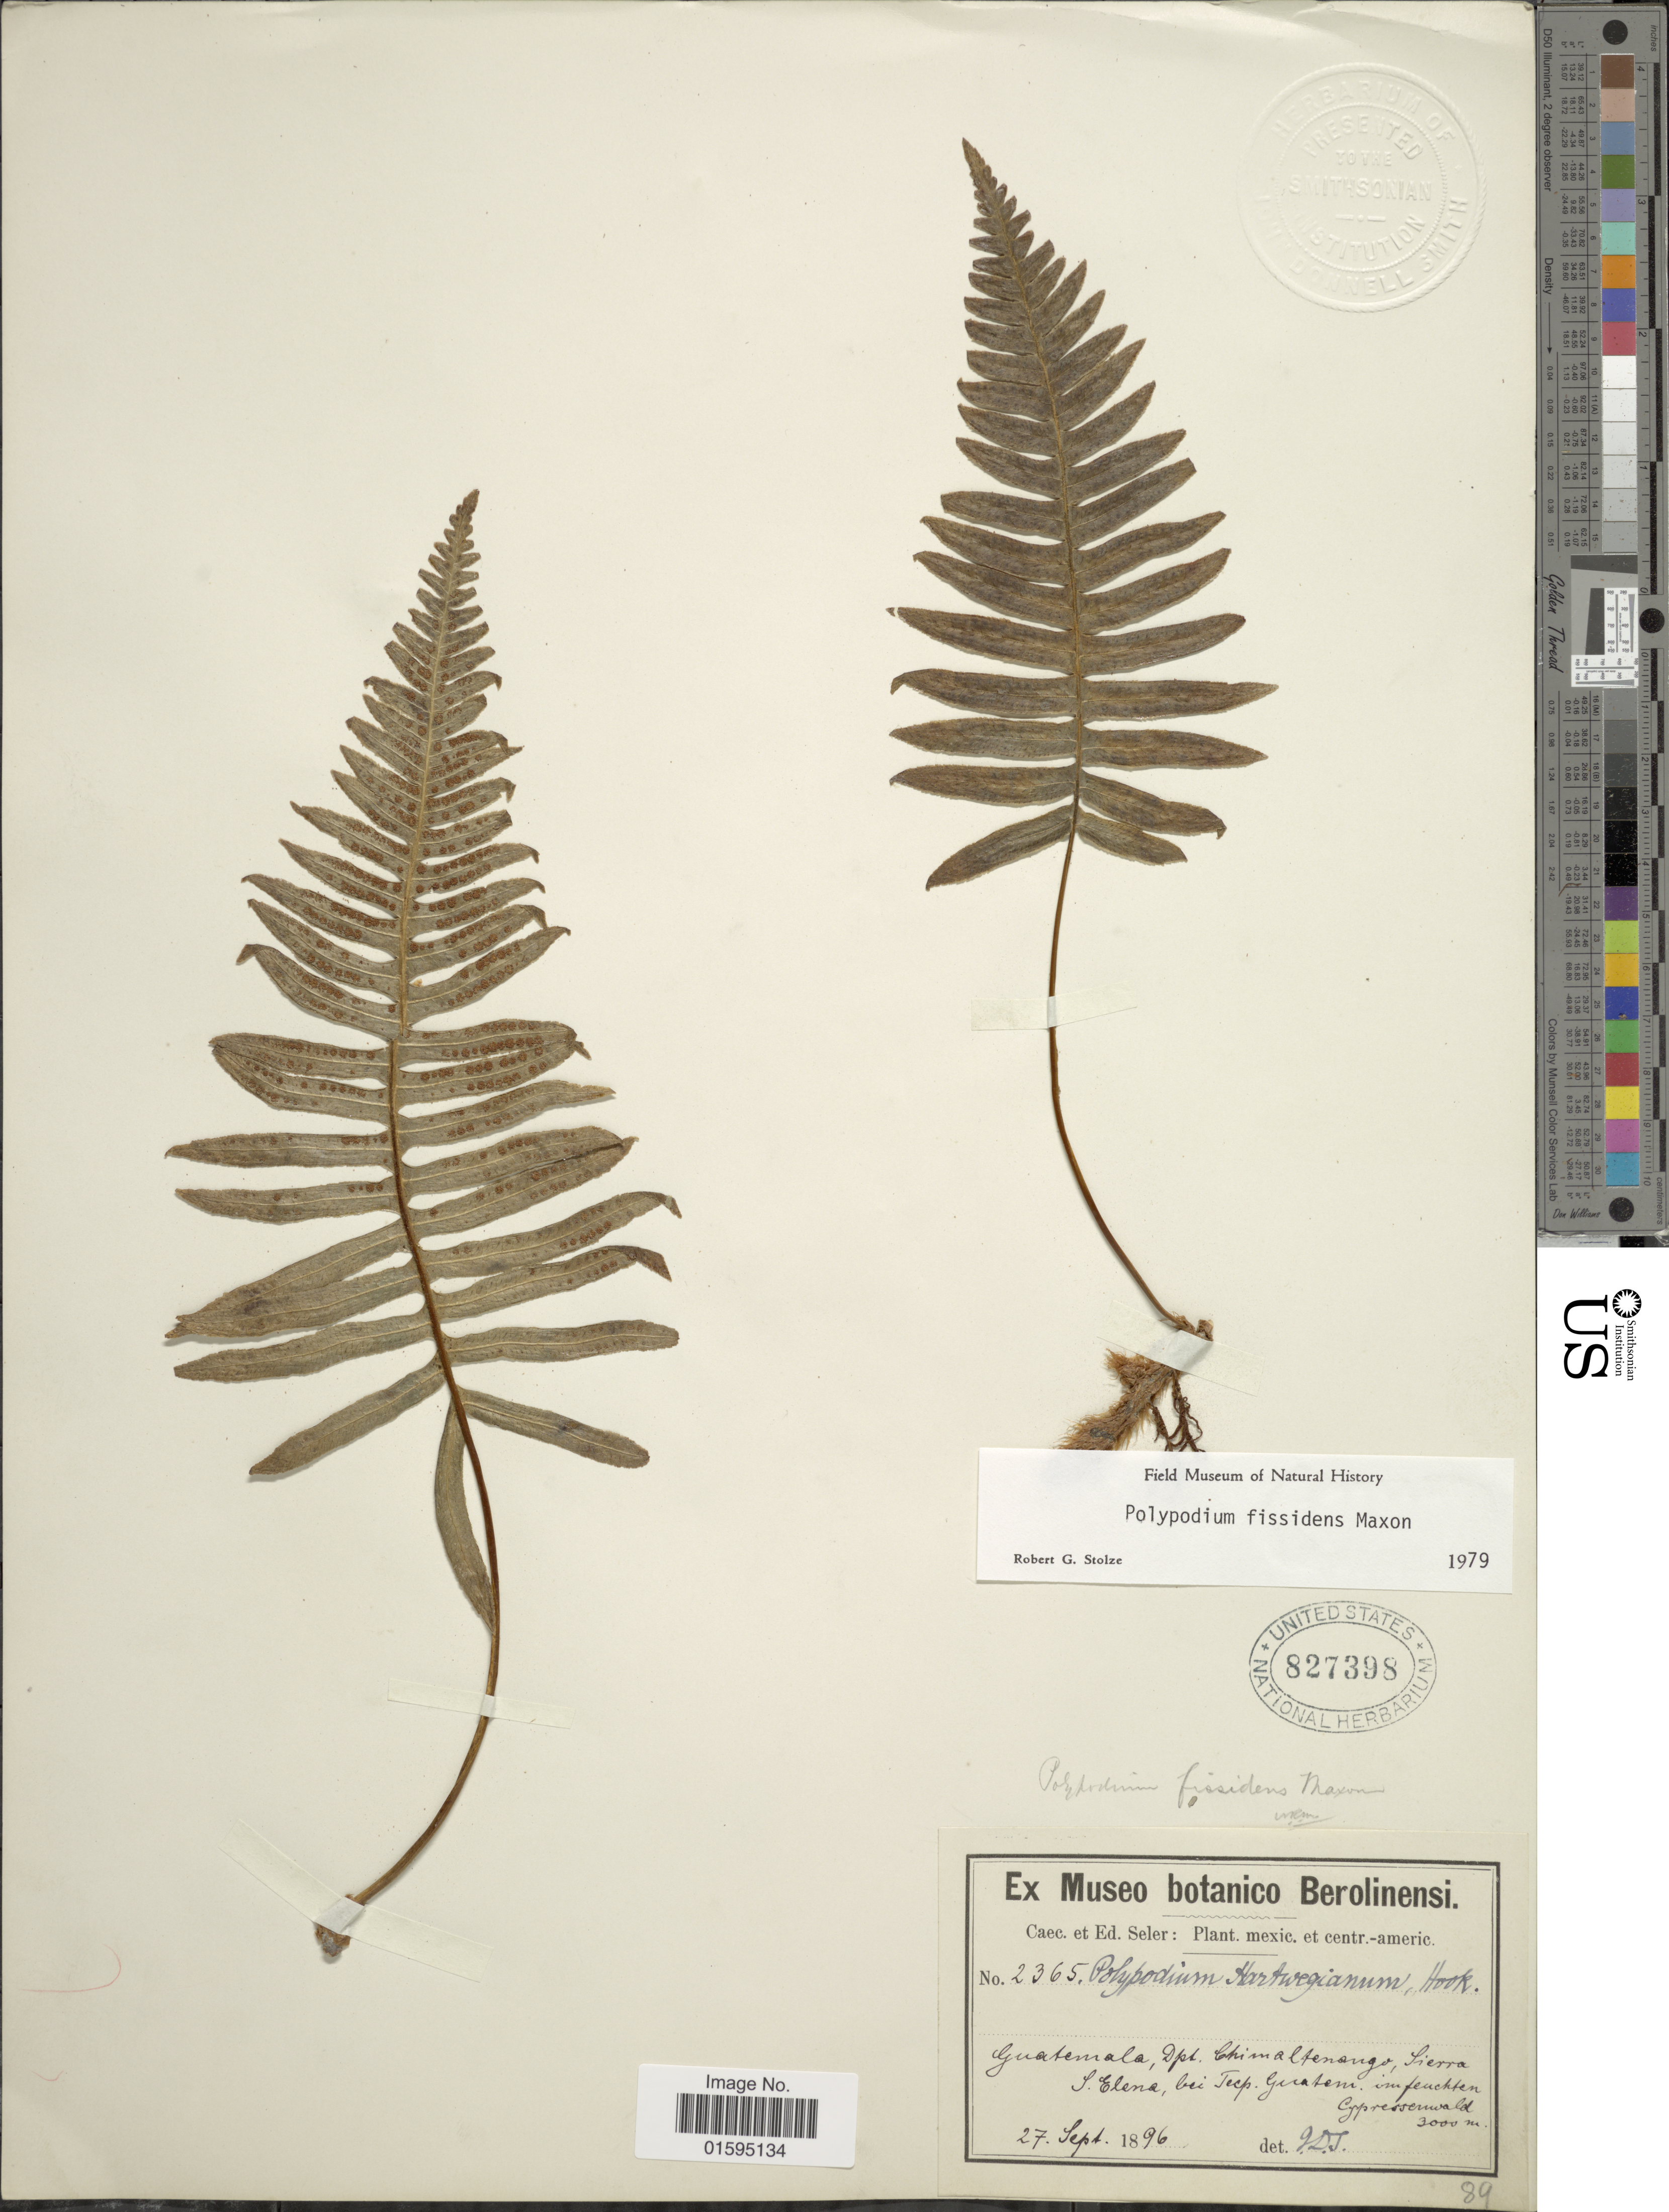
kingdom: Plantae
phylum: Tracheophyta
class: Polypodiopsida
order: Polypodiales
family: Polypodiaceae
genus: Polypodium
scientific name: Polypodium fissidens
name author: Maxon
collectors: J. Donnell Smith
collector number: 2365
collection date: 1896-09-27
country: Guatemala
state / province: Chimaltenango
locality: Sierra S. Elena, bai Tecp. Guatem im feuchten Cypressewald.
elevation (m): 3000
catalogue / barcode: US 827398